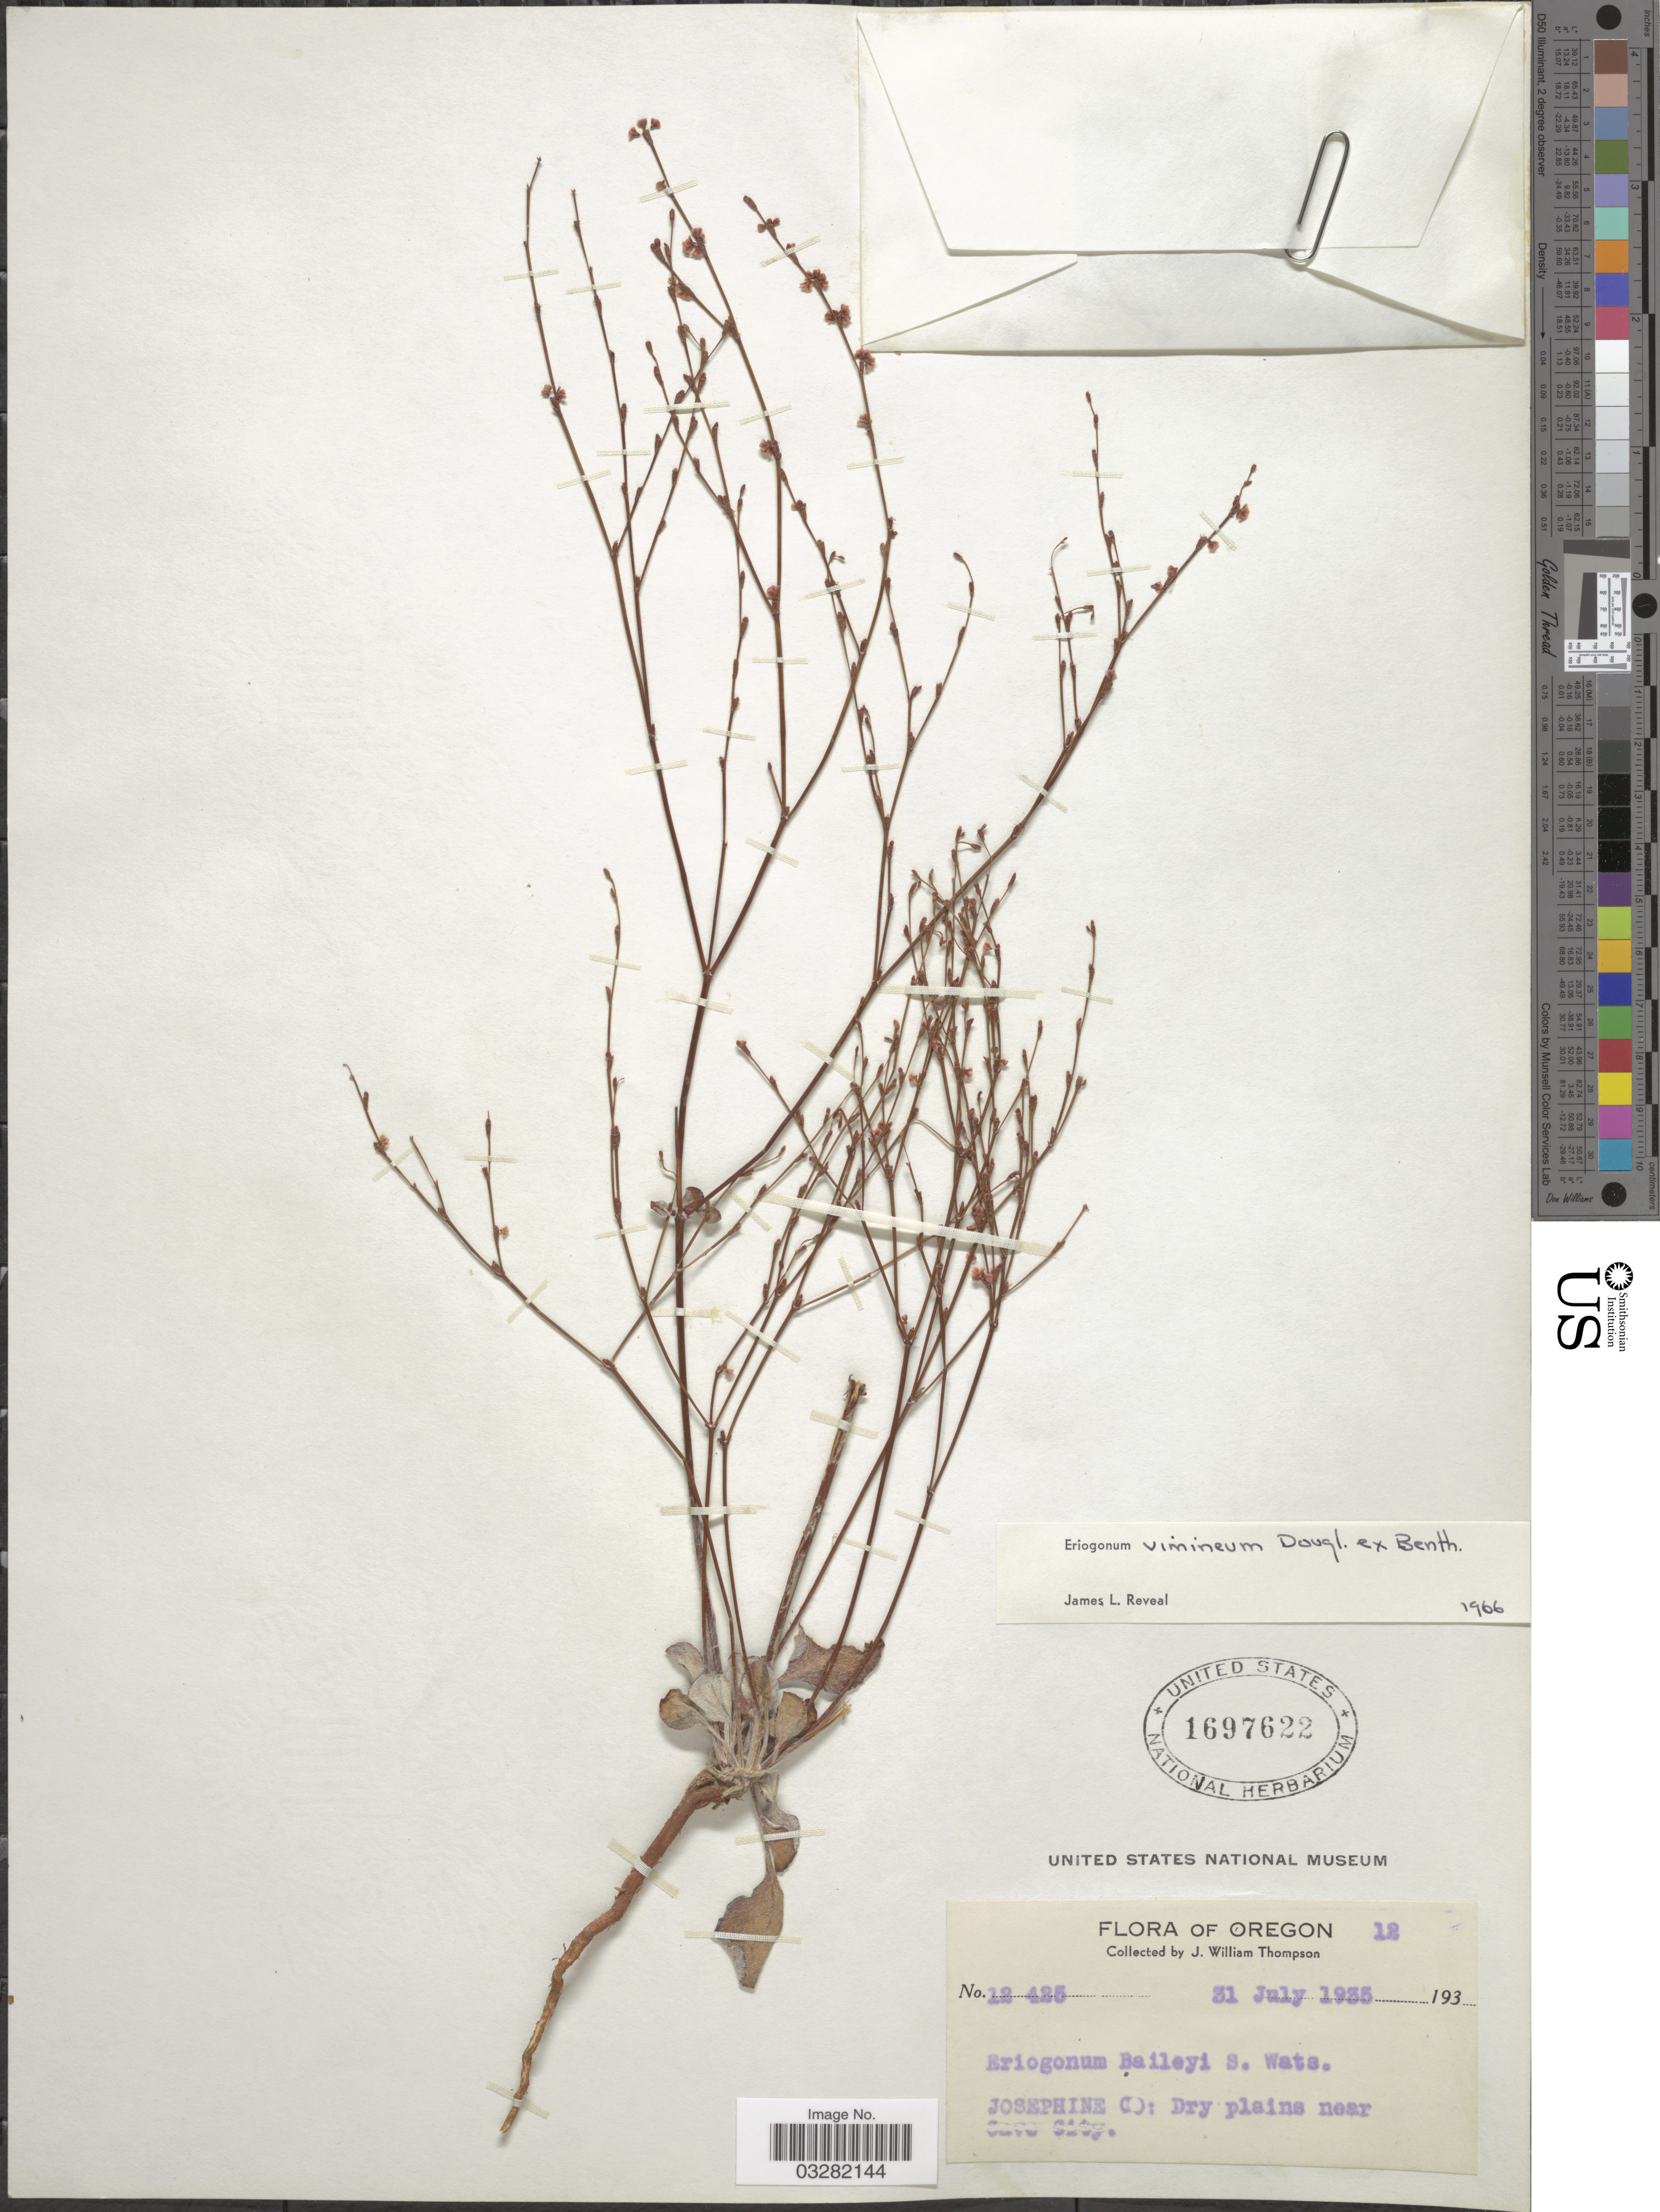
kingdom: Plantae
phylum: Tracheophyta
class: Magnoliopsida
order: Caryophyllales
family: Polygonaceae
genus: Eriogonum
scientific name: Eriogonum vimineum var. vimineum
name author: Douglas ex Benth.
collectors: J. W. Thompson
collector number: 12425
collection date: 1935-07-31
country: United States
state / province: Oregon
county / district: Josephine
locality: Josephine Co.: Dry plains near Cave City.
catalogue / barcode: US 1697622